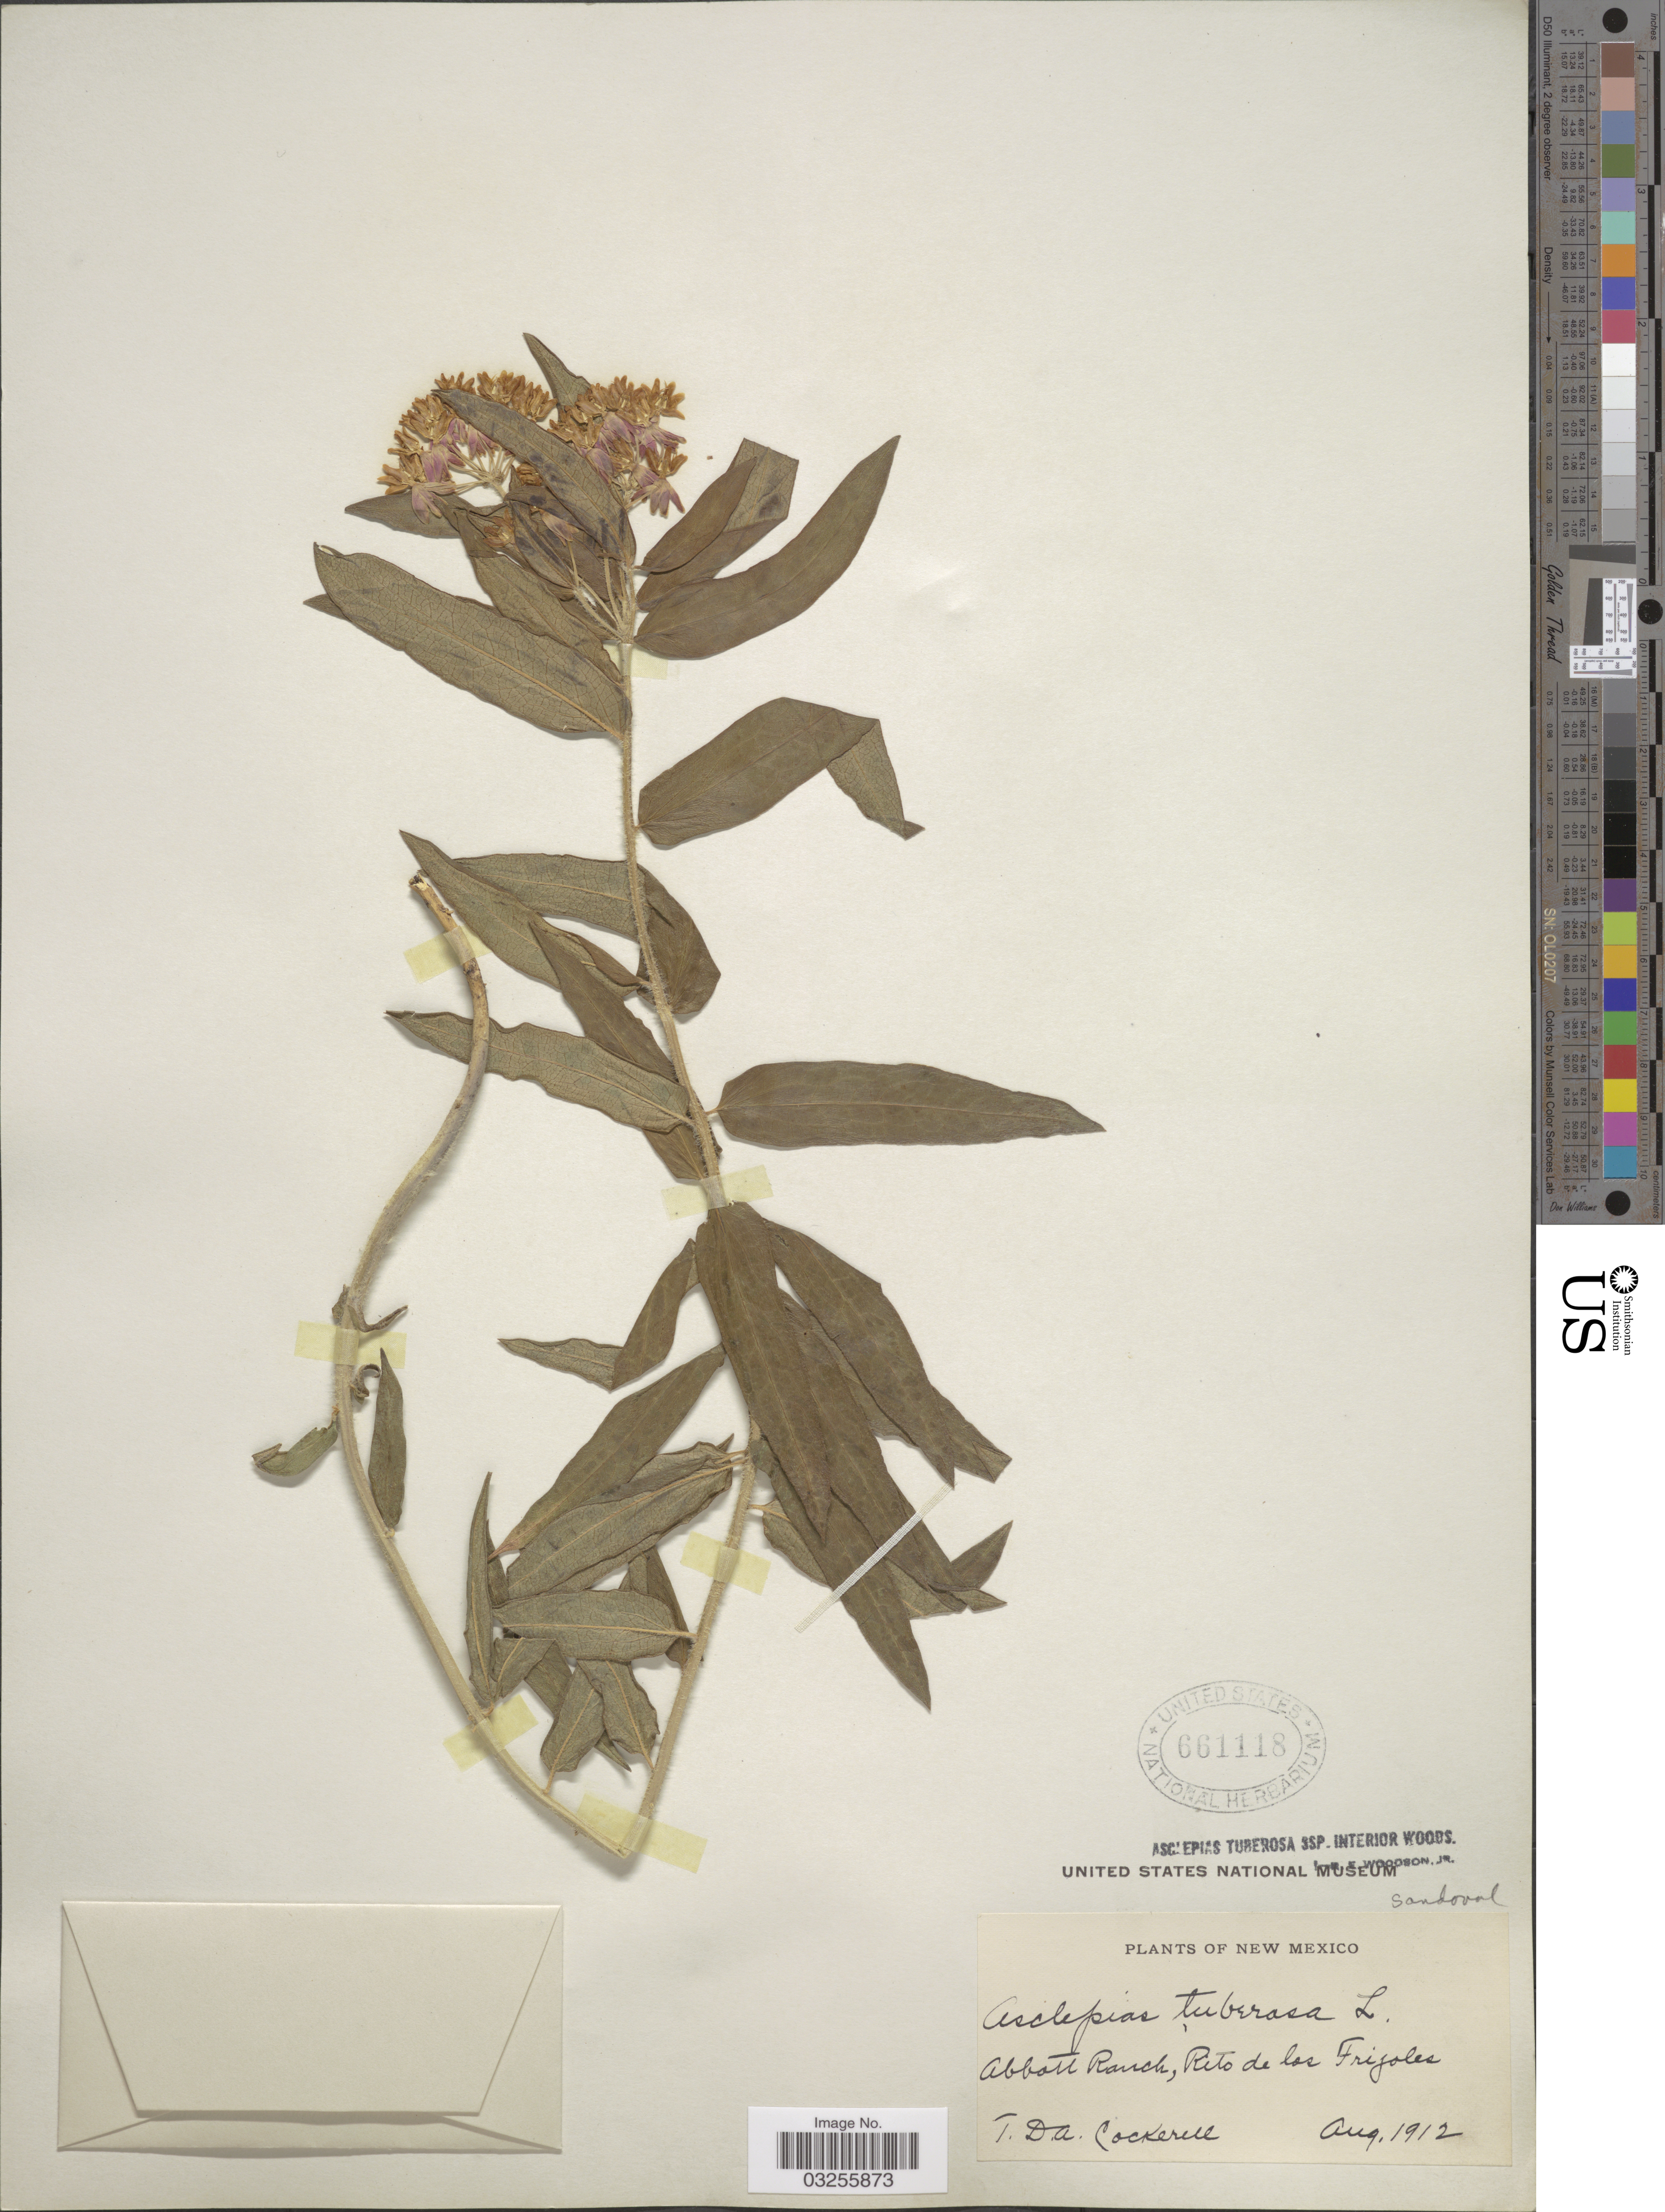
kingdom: Plantae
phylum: Tracheophyta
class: Magnoliopsida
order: Gentianales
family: Apocynaceae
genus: Asclepias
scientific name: Asclepias tuberosa subsp. interior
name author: Woodson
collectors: T. Cockerell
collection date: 1912-09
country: United States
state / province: New Mexico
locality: Abbott Ranch, Rito de los Frijoles.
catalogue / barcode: US 661118